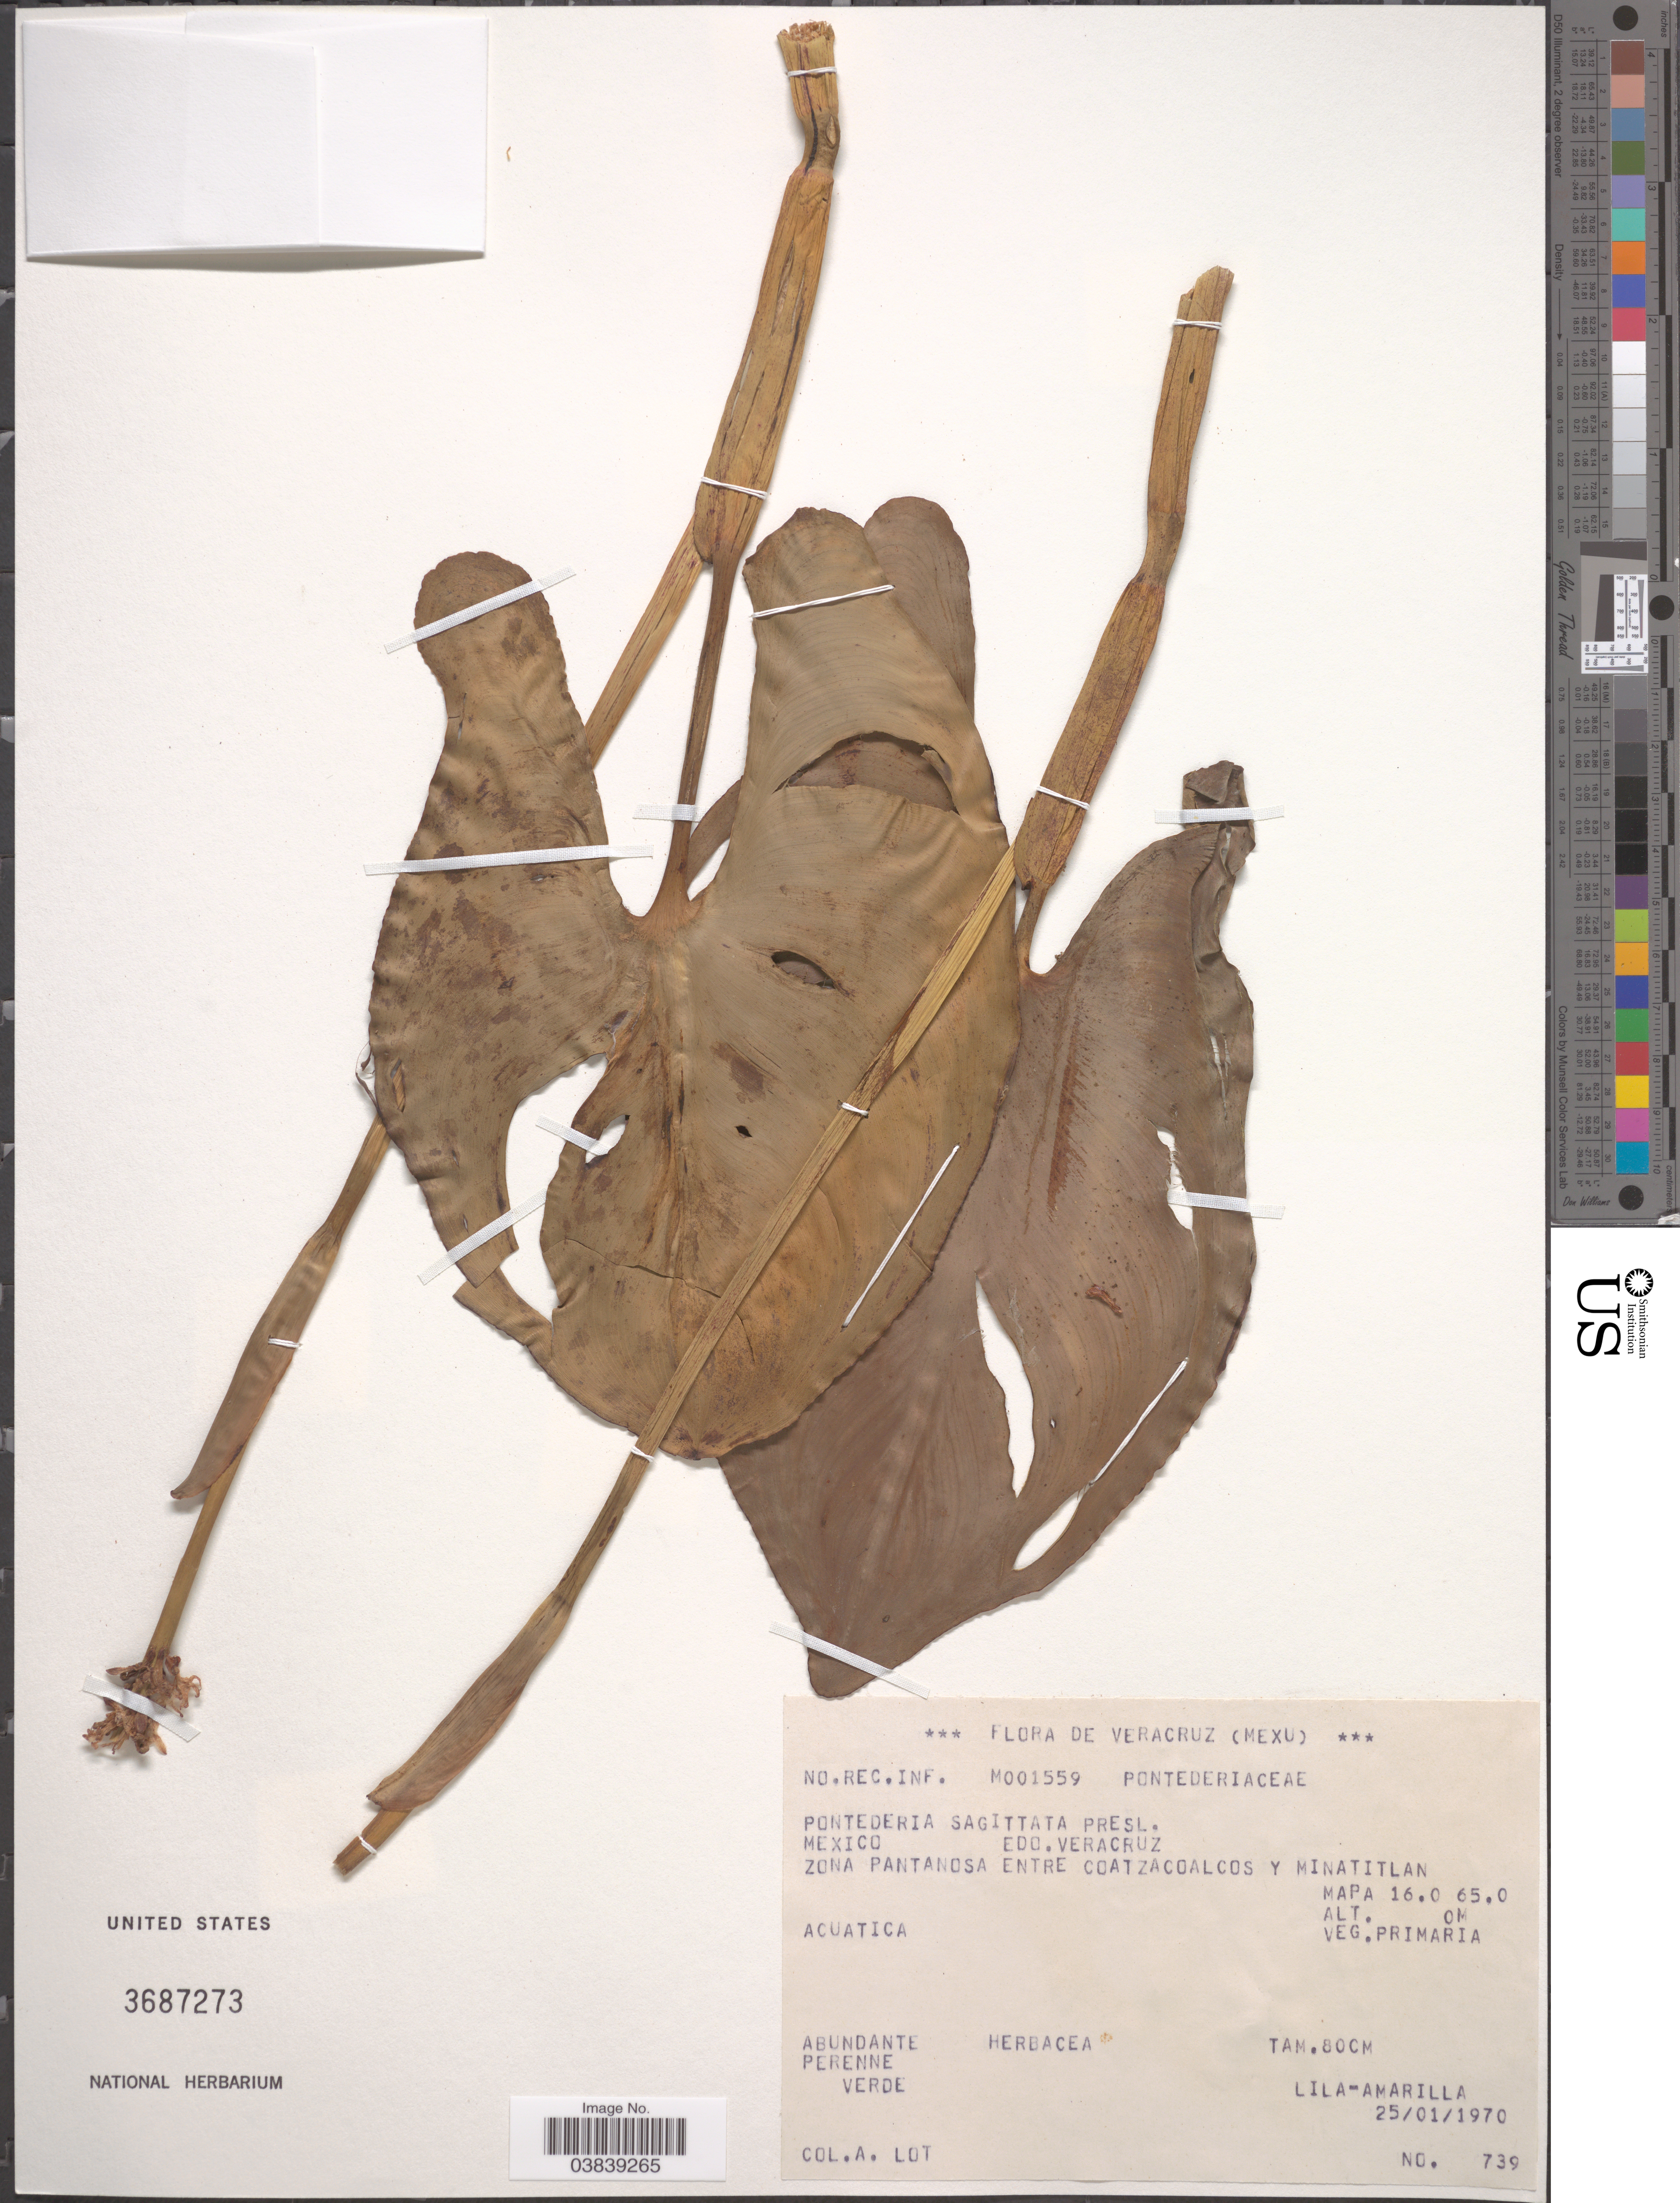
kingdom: Plantae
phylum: Tracheophyta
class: Liliopsida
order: Commelinales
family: Pontederiaceae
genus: Pontederia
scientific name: Pontederia sagittata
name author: C. Presl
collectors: Lot, A.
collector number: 739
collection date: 1970-01-25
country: Mexico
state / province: Veracruz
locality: Veracruz. Zona Pantanosa entre Coatzacoalcos y Minatitlan, Mapa 16.0 65.0.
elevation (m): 0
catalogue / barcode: US 3687273